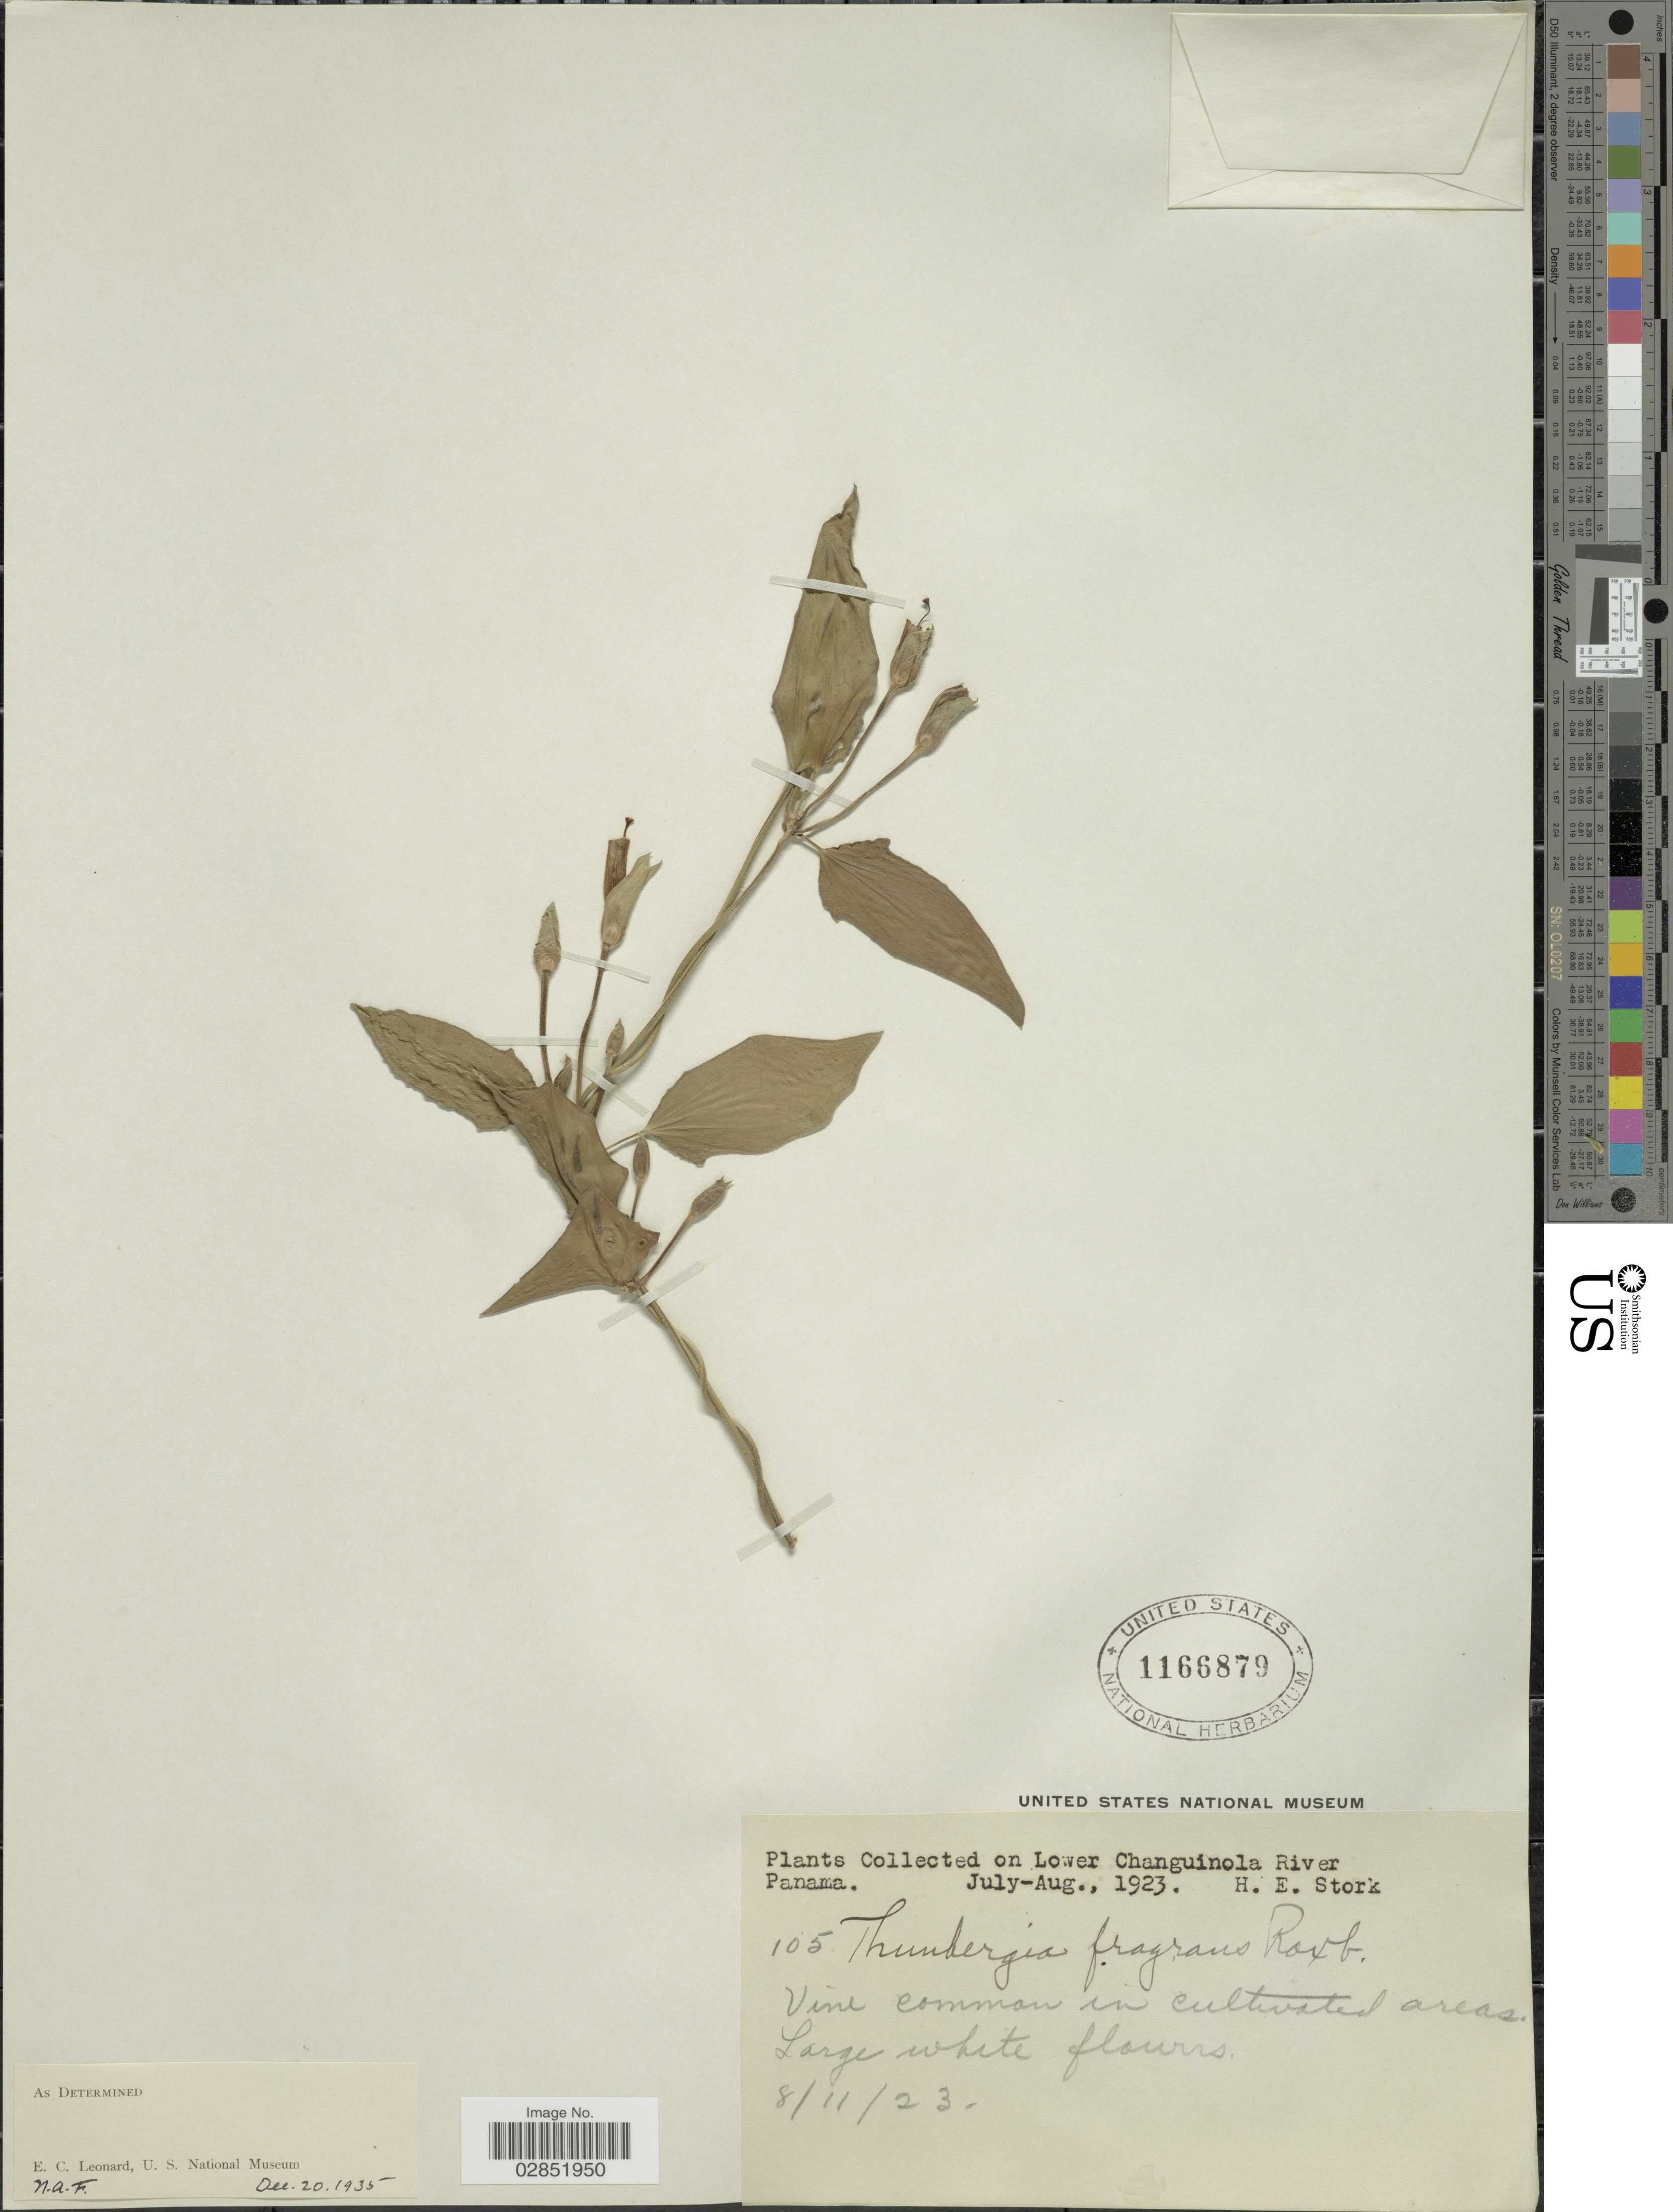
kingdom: Plantae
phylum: Tracheophyta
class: Magnoliopsida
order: Lamiales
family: Acanthaceae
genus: Thunbergia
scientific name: Thunbergia fragrans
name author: Roxb.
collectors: H. E. Stork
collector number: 105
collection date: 1923-11-08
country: Panama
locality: On Lower Changuinola River.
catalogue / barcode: US 1166879